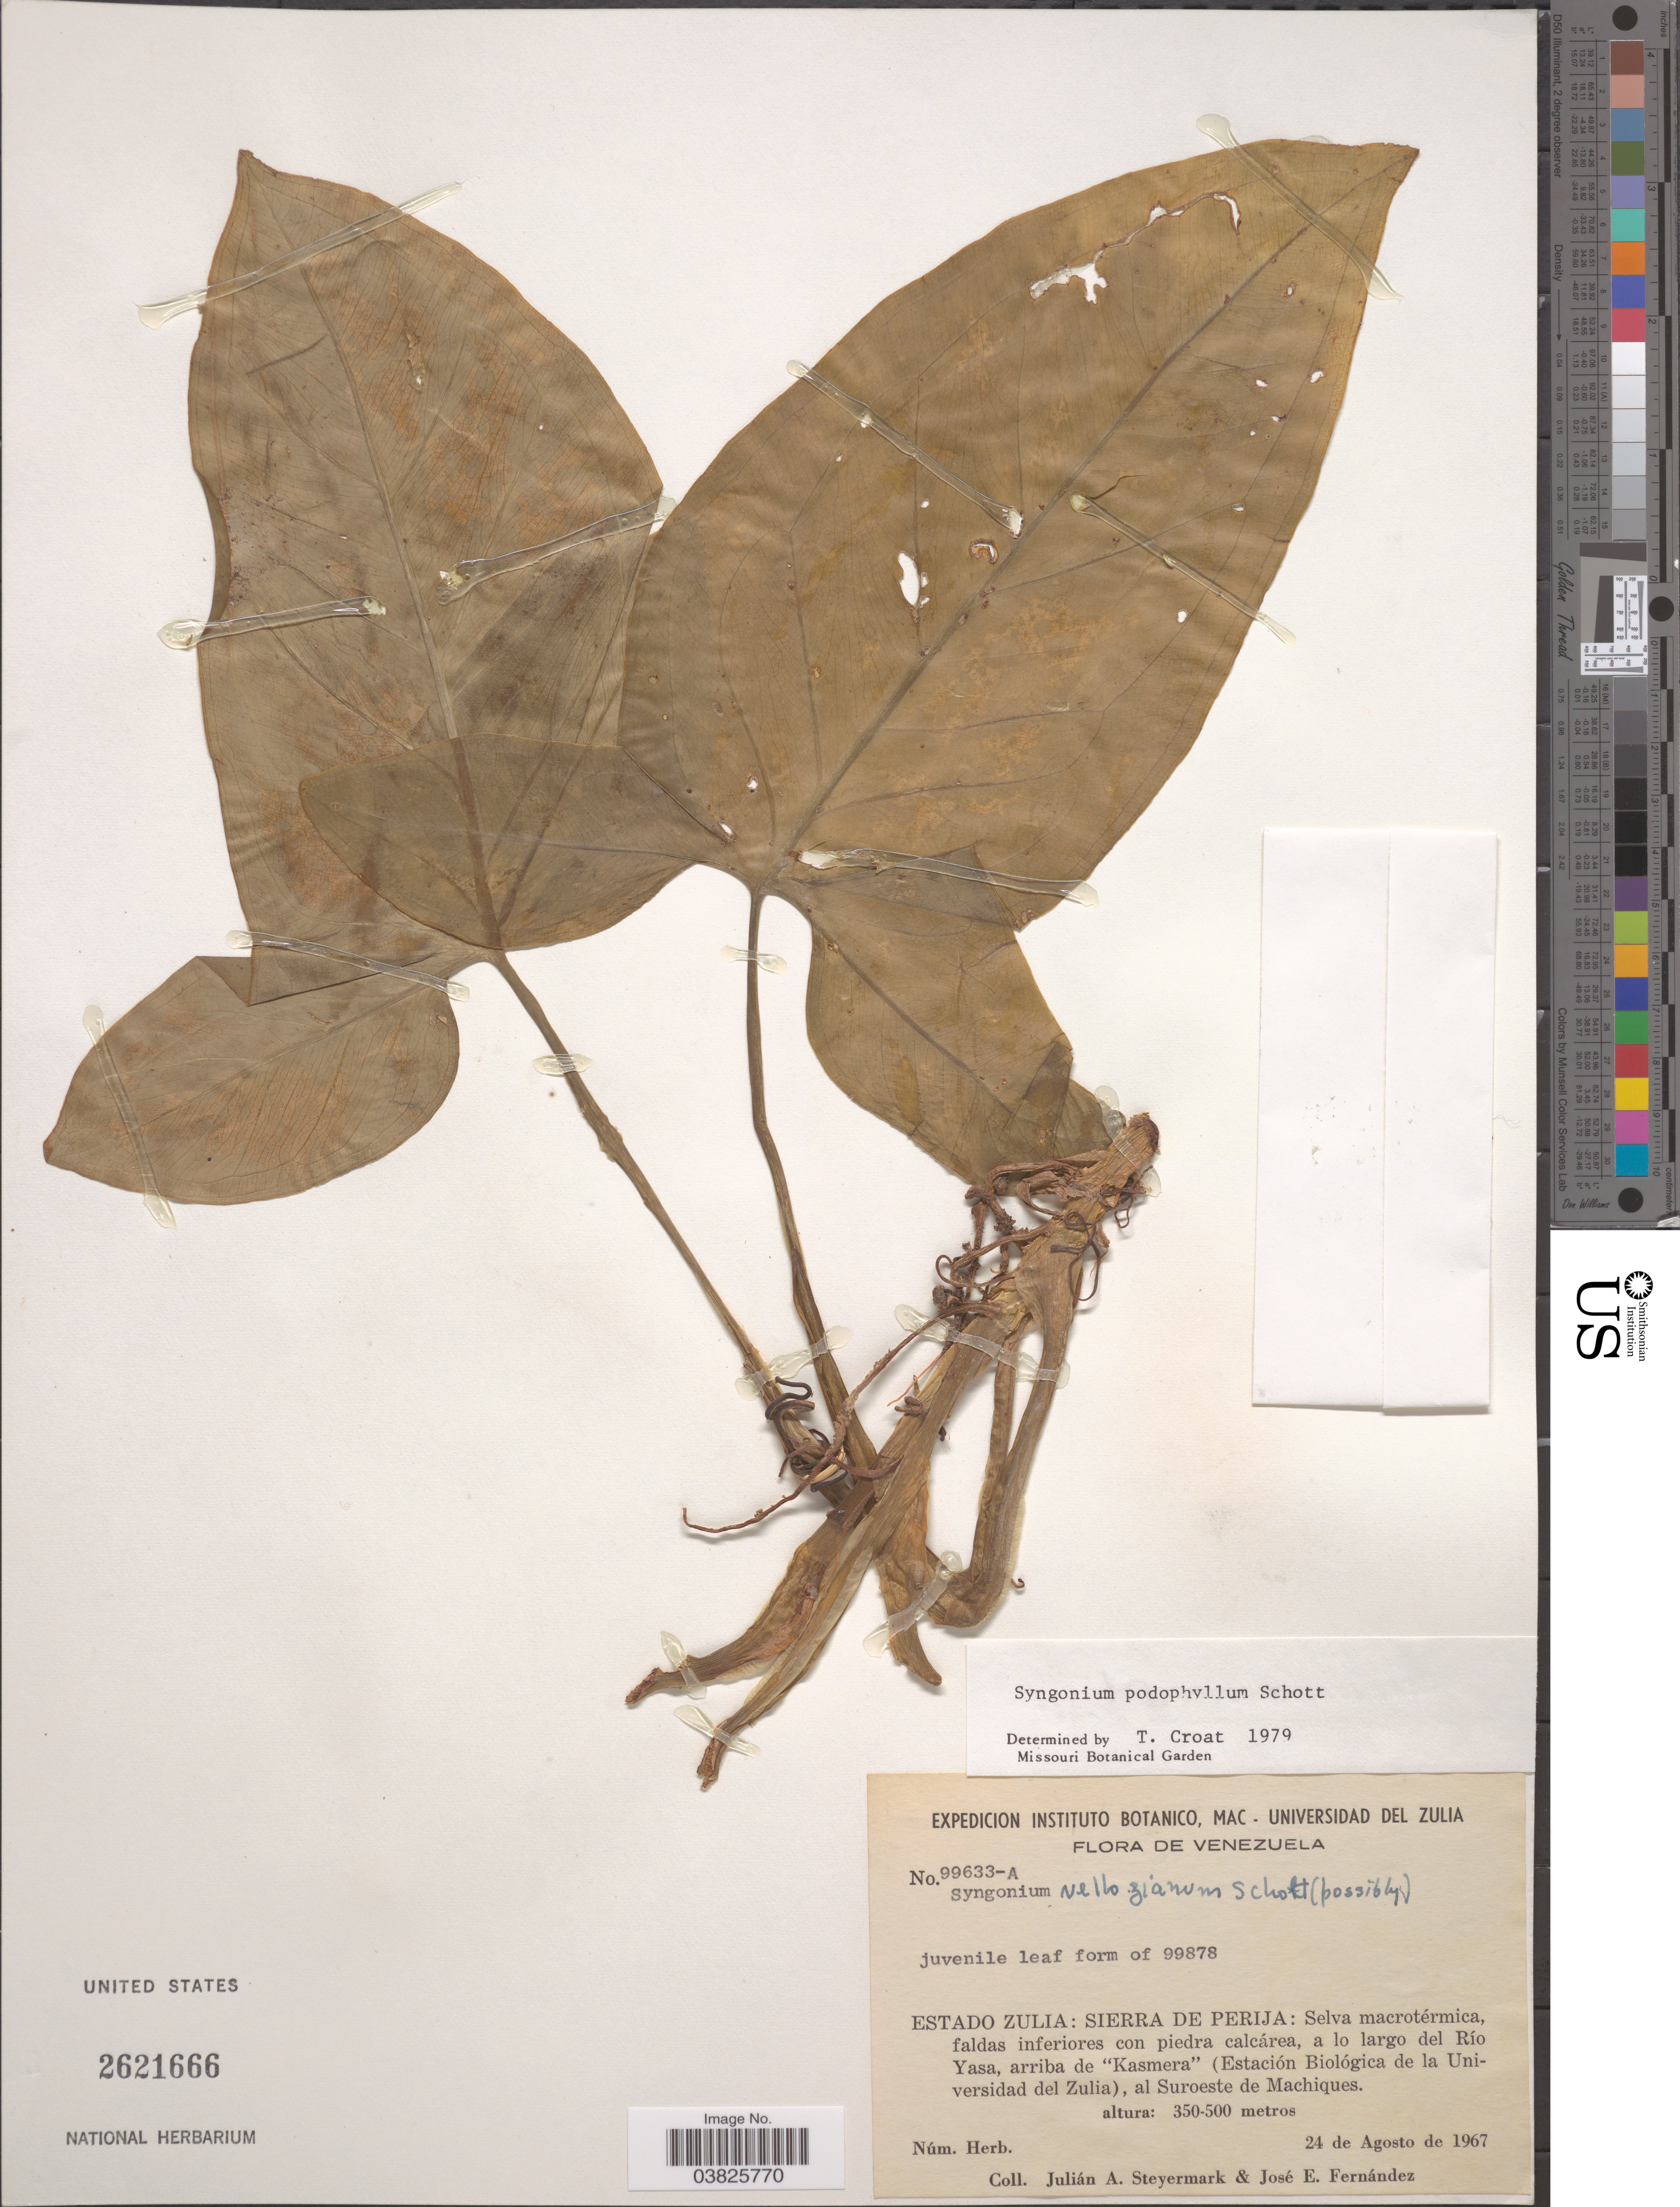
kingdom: Plantae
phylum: Tracheophyta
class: Liliopsida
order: Alismatales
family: Araceae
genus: Syngonium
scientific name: Syngonium podophyllum 'Lemon-Lime'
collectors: J. Steyermark & J. Fernández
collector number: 99633-A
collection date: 1967-08-24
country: Venezuela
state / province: Zulia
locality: Sierra de Perija: Selva macrotérmica, faldas inferiores con piedra calcárea, a lo largo del Río Yasa, arriba de "Kasmera" (Estación Biológica de la Universidad del Zulia), al Suroeste de Machiques.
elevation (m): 350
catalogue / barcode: US 2621666